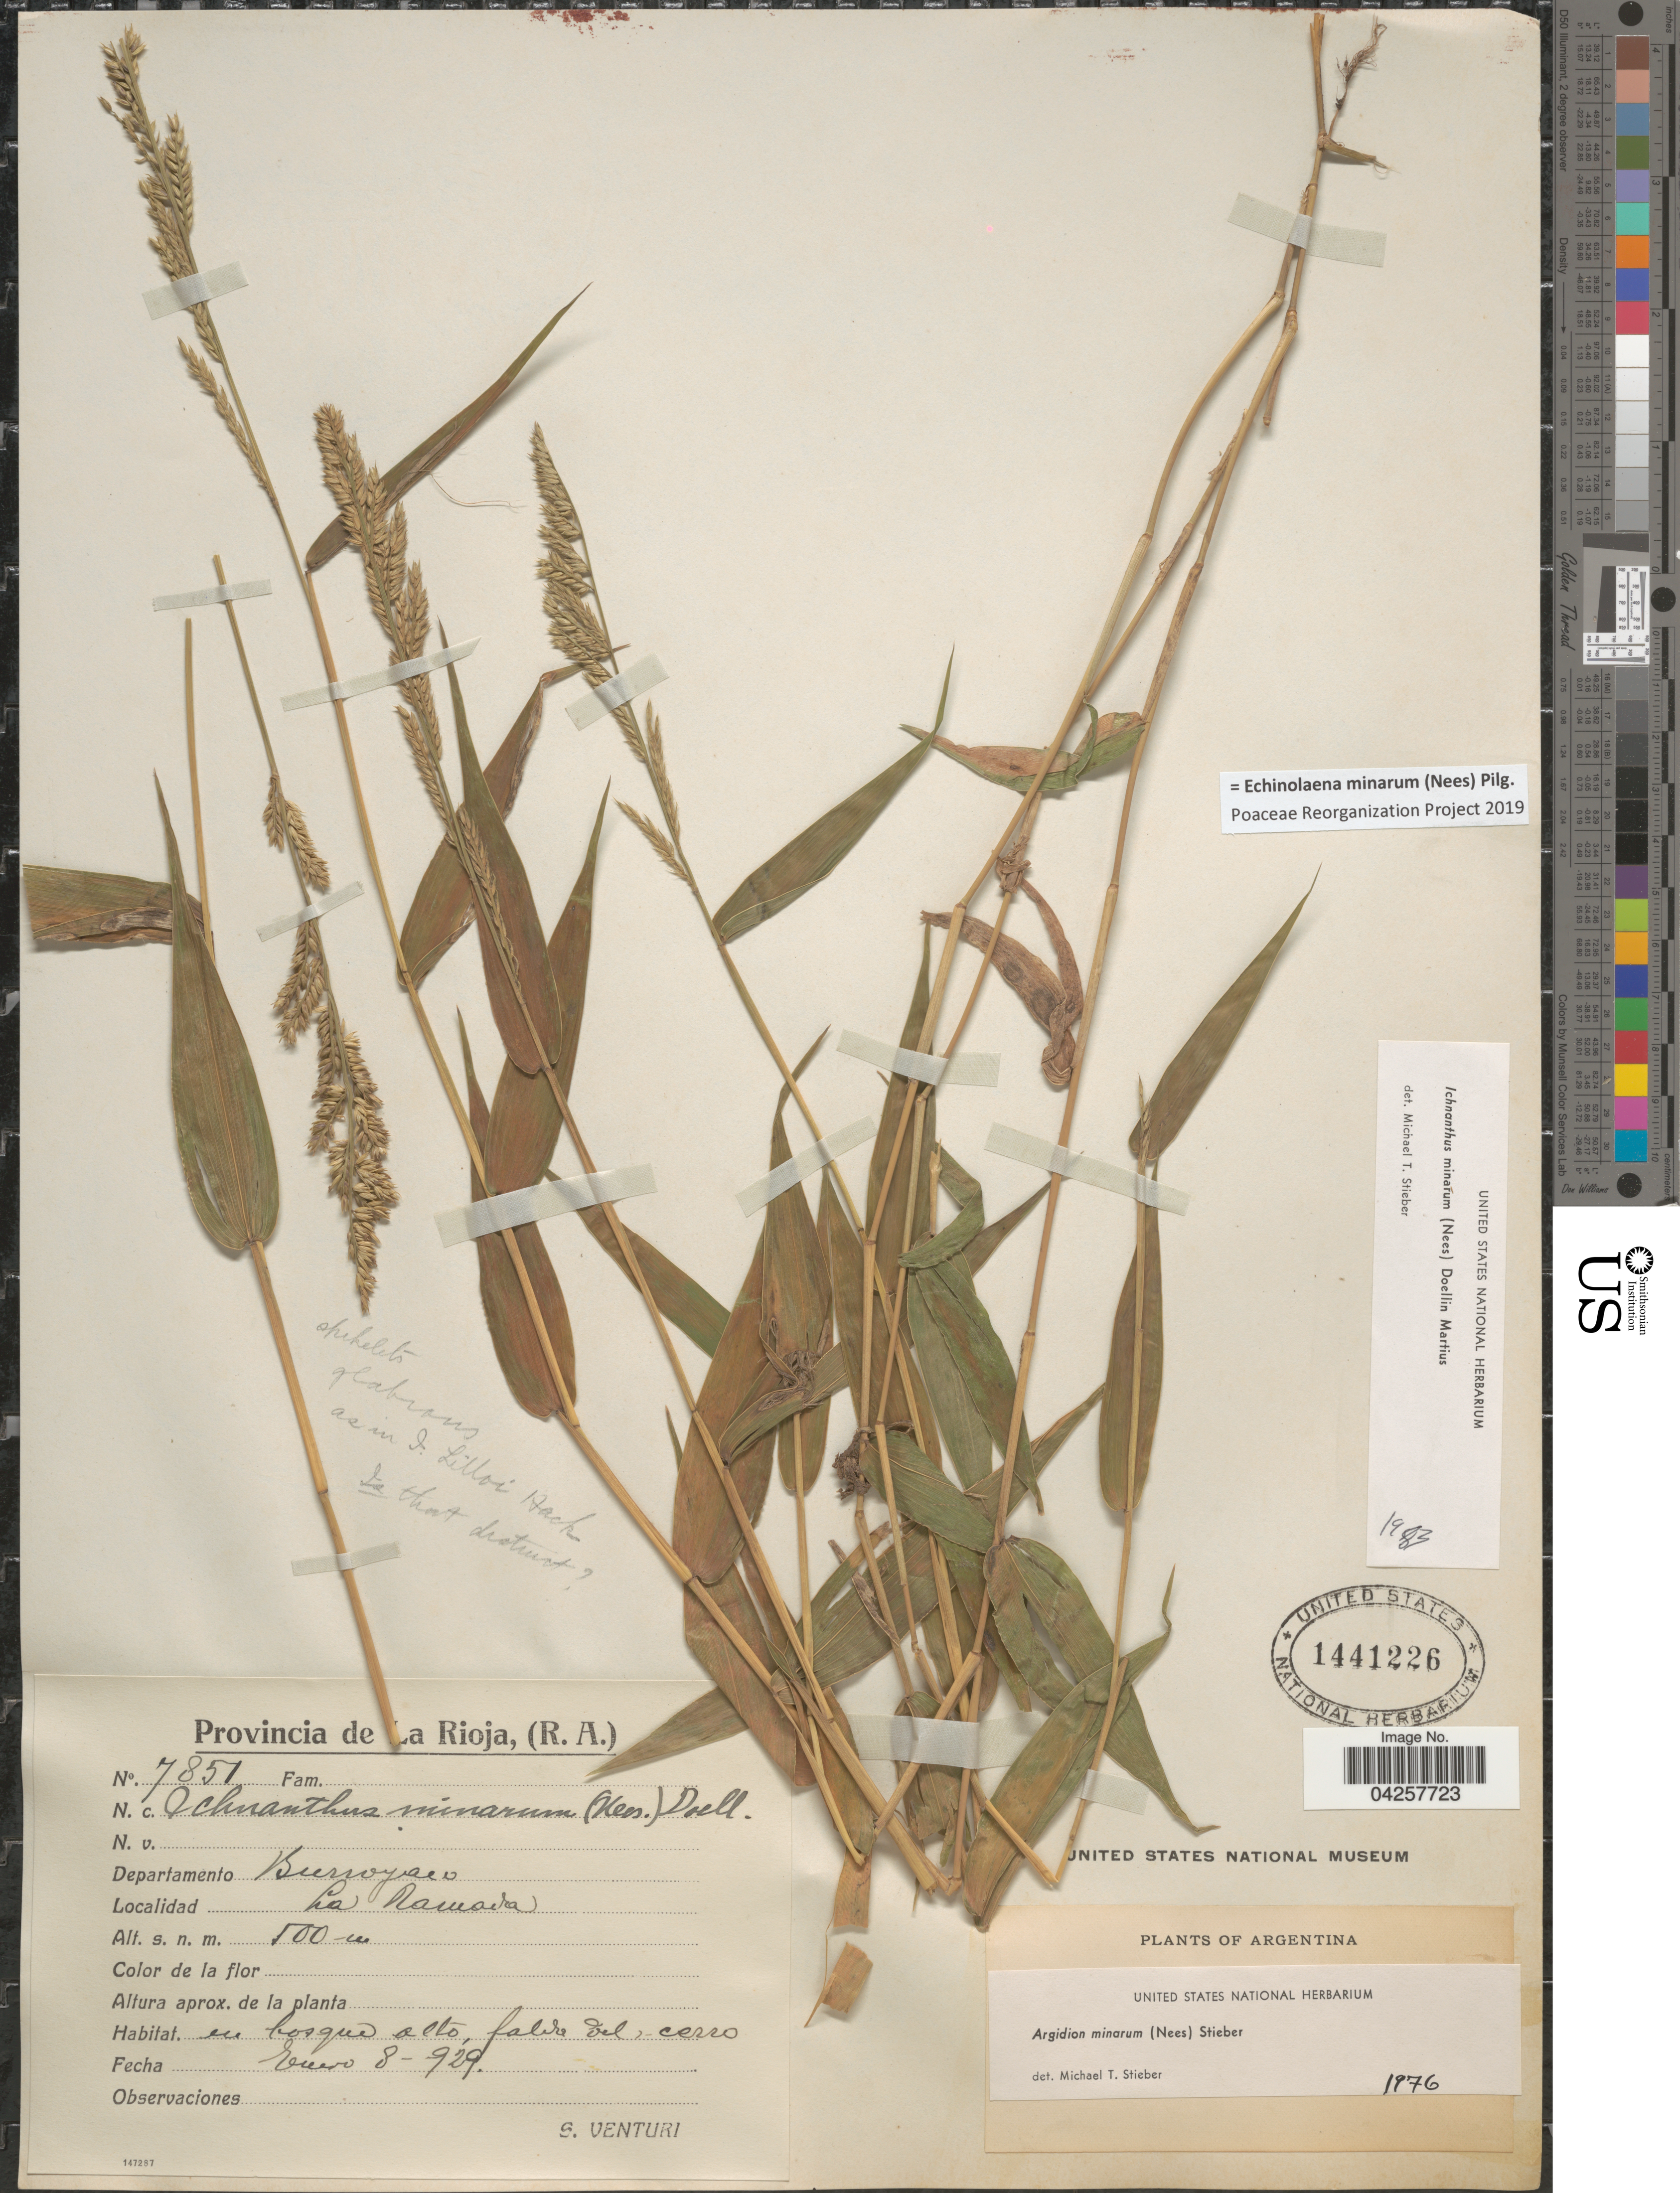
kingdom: Plantae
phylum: Tracheophyta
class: Liliopsida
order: Poales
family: Poaceae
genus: Echinolaena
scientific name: Echinolaena minarum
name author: (Nees) Pilg.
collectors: S. Venturi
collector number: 7851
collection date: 1929-01-08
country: Argentina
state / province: La Rioja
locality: Departamento Burruyacú. La Ramada.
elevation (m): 500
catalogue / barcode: US 1441226